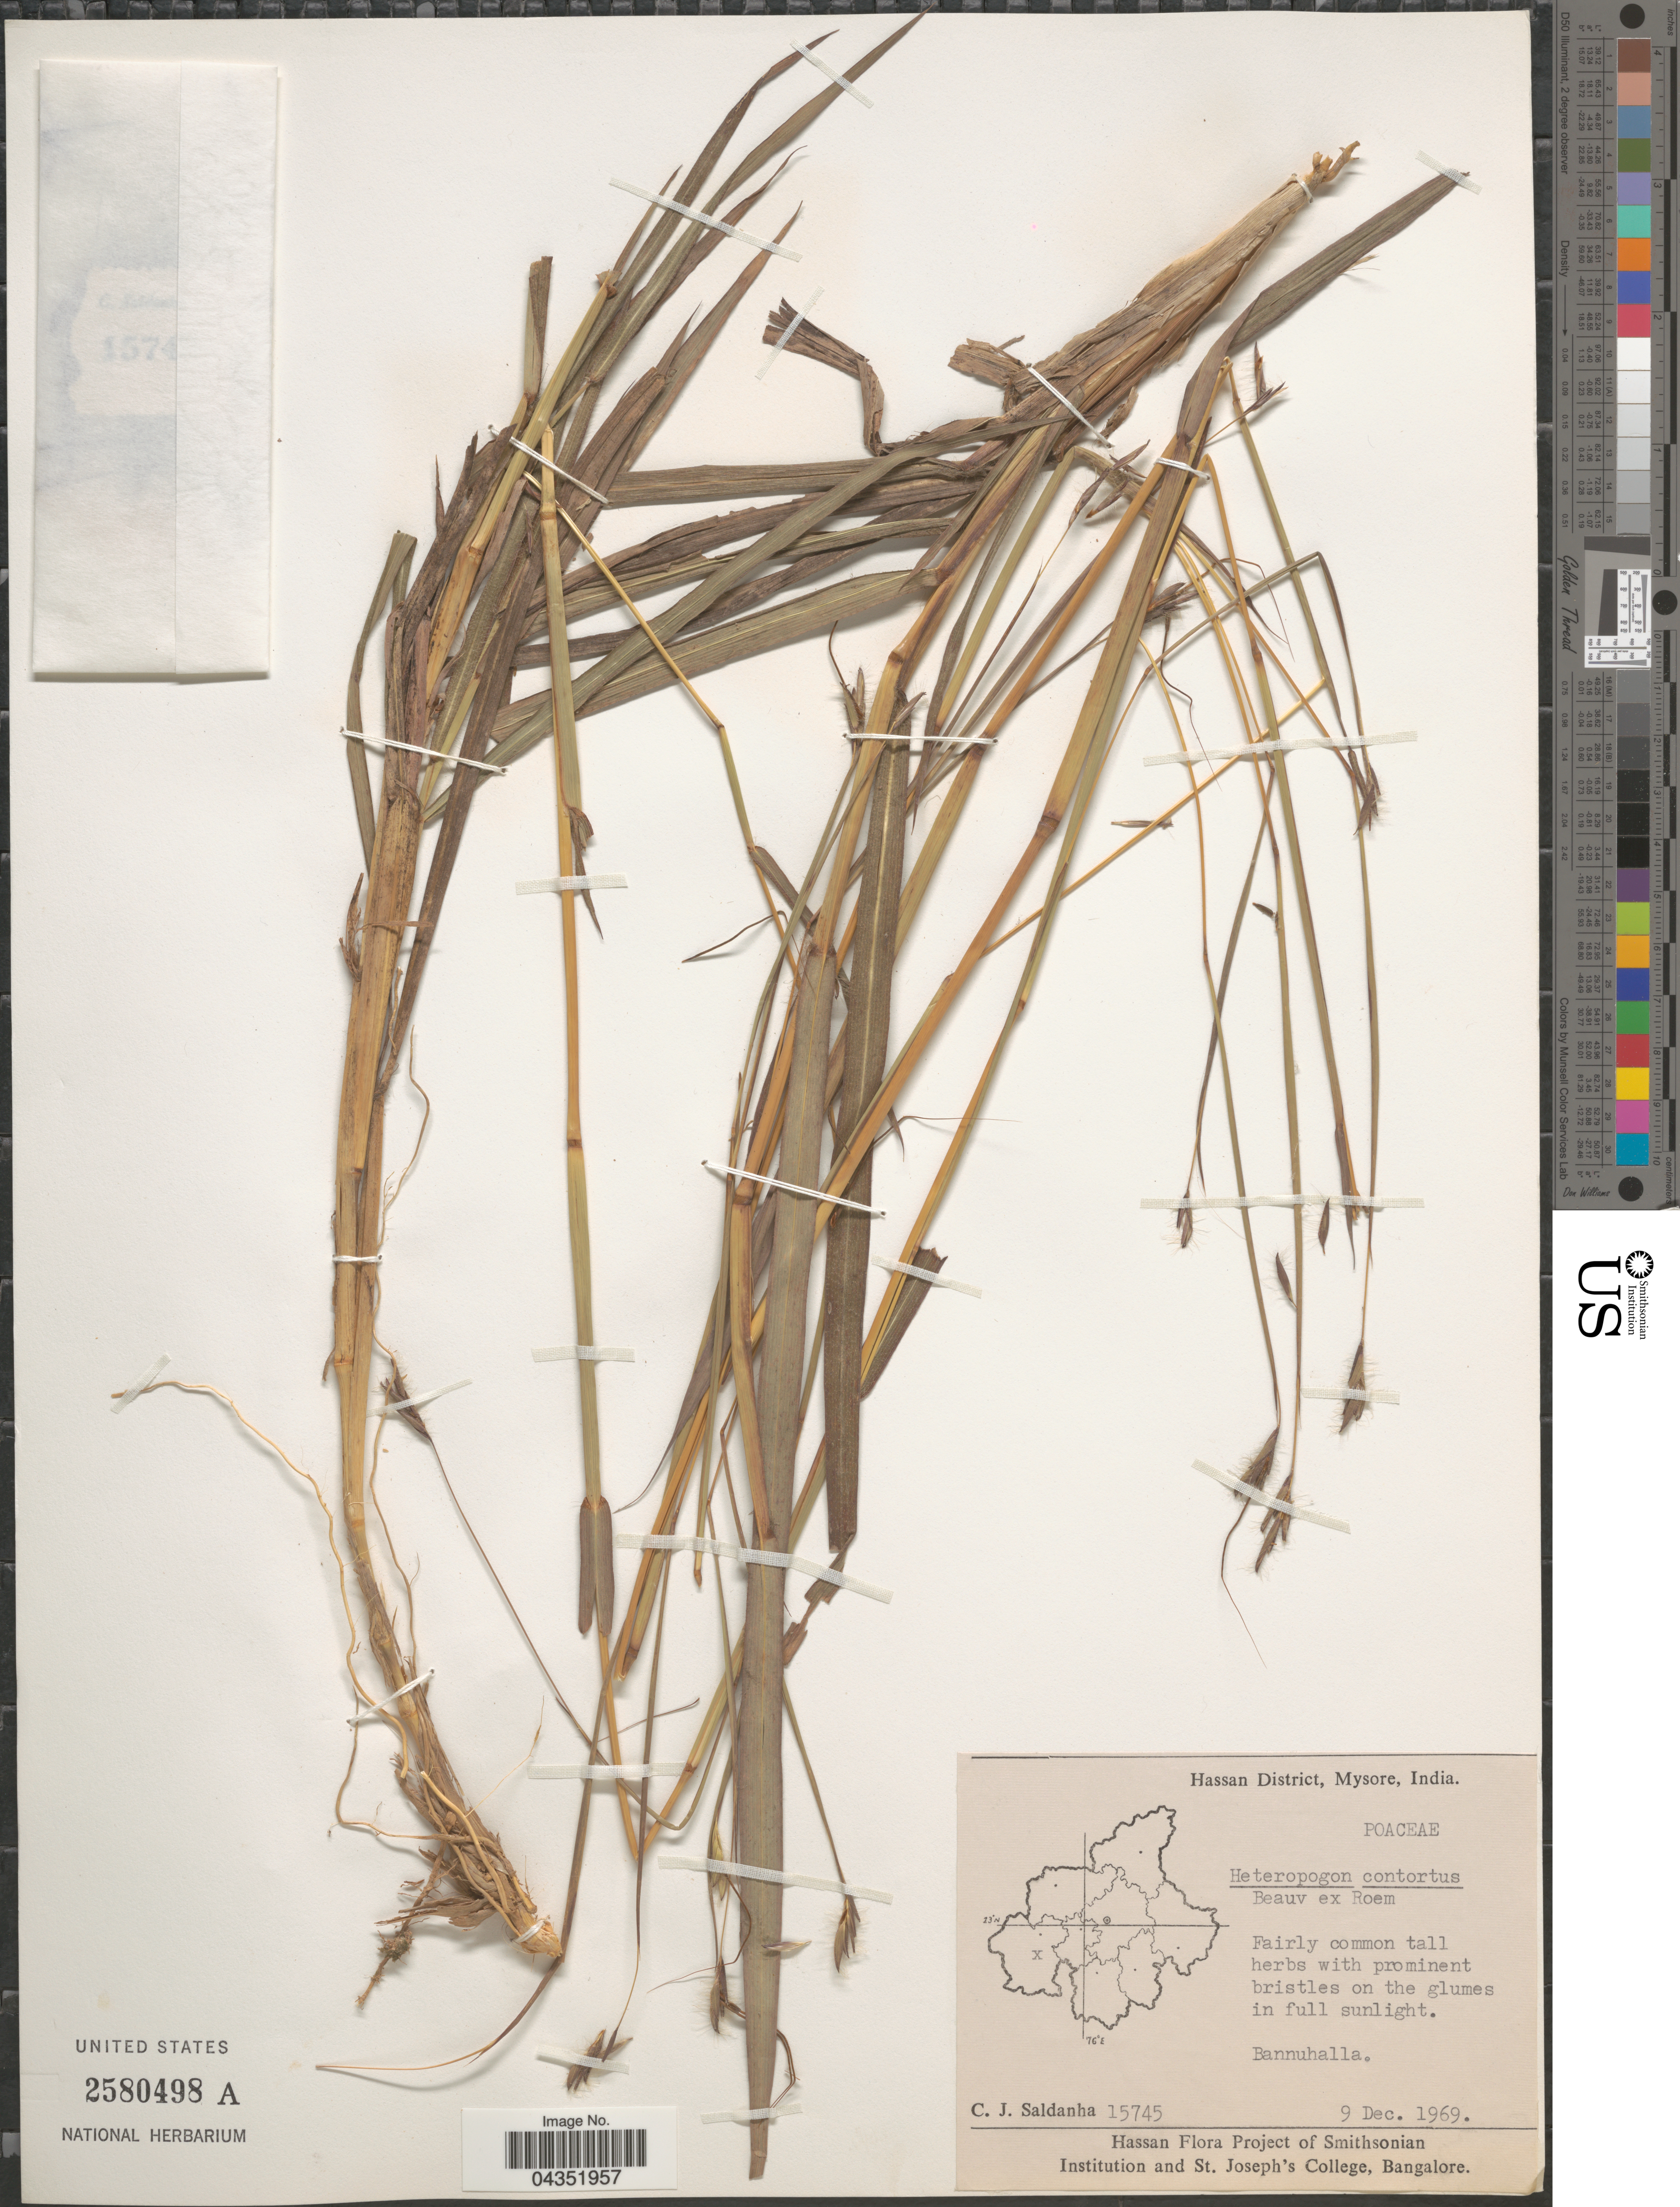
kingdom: Plantae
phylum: Tracheophyta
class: Liliopsida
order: Poales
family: Poaceae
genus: Heteropogon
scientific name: Heteropogon contortus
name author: (L.) P. Beauv. ex Roem. & Schult.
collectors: C. J. Saldanha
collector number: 15745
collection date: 1969-12-09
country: India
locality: Hassan District, Mysore. Bannuhalla.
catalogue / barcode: US 2580498A